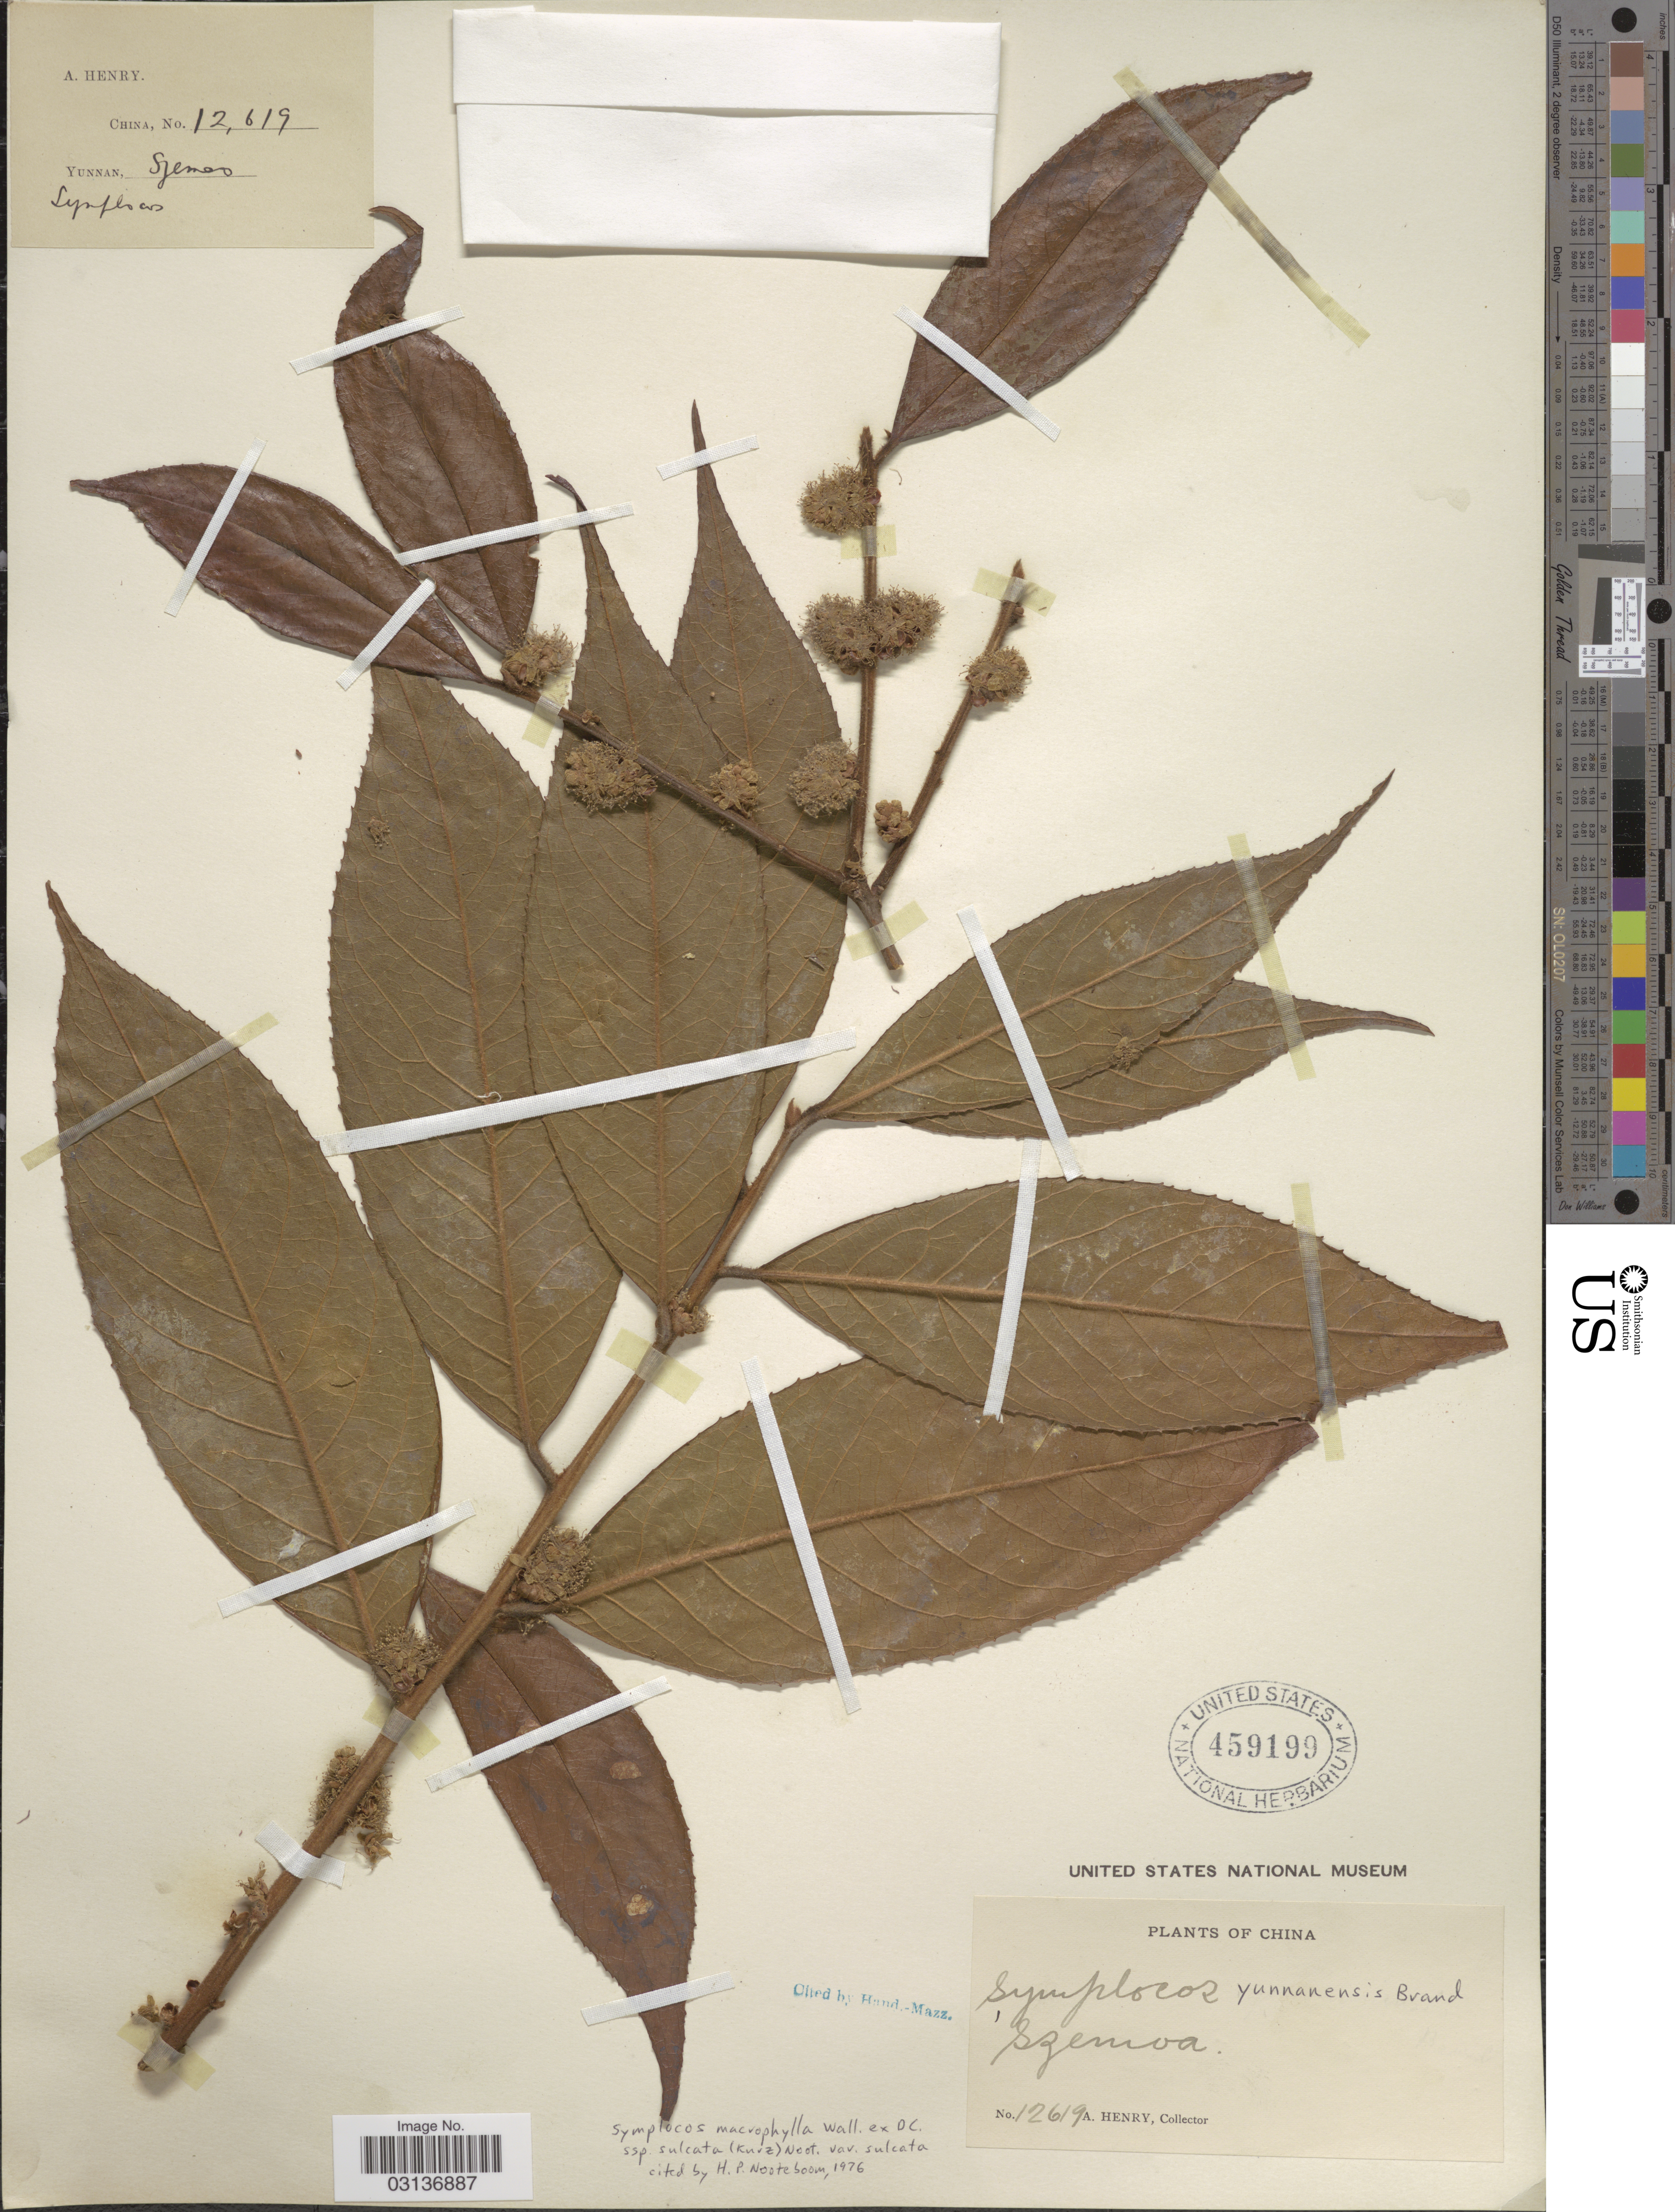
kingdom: Plantae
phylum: Tracheophyta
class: Magnoliopsida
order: Ericales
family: Symplocaceae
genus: Symplocos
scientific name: Symplocos macrophylla subsp. sulcata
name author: (Kurz) Noot.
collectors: A. Henry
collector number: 12619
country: China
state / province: Yunnan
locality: Szemoa.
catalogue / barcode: US 459199